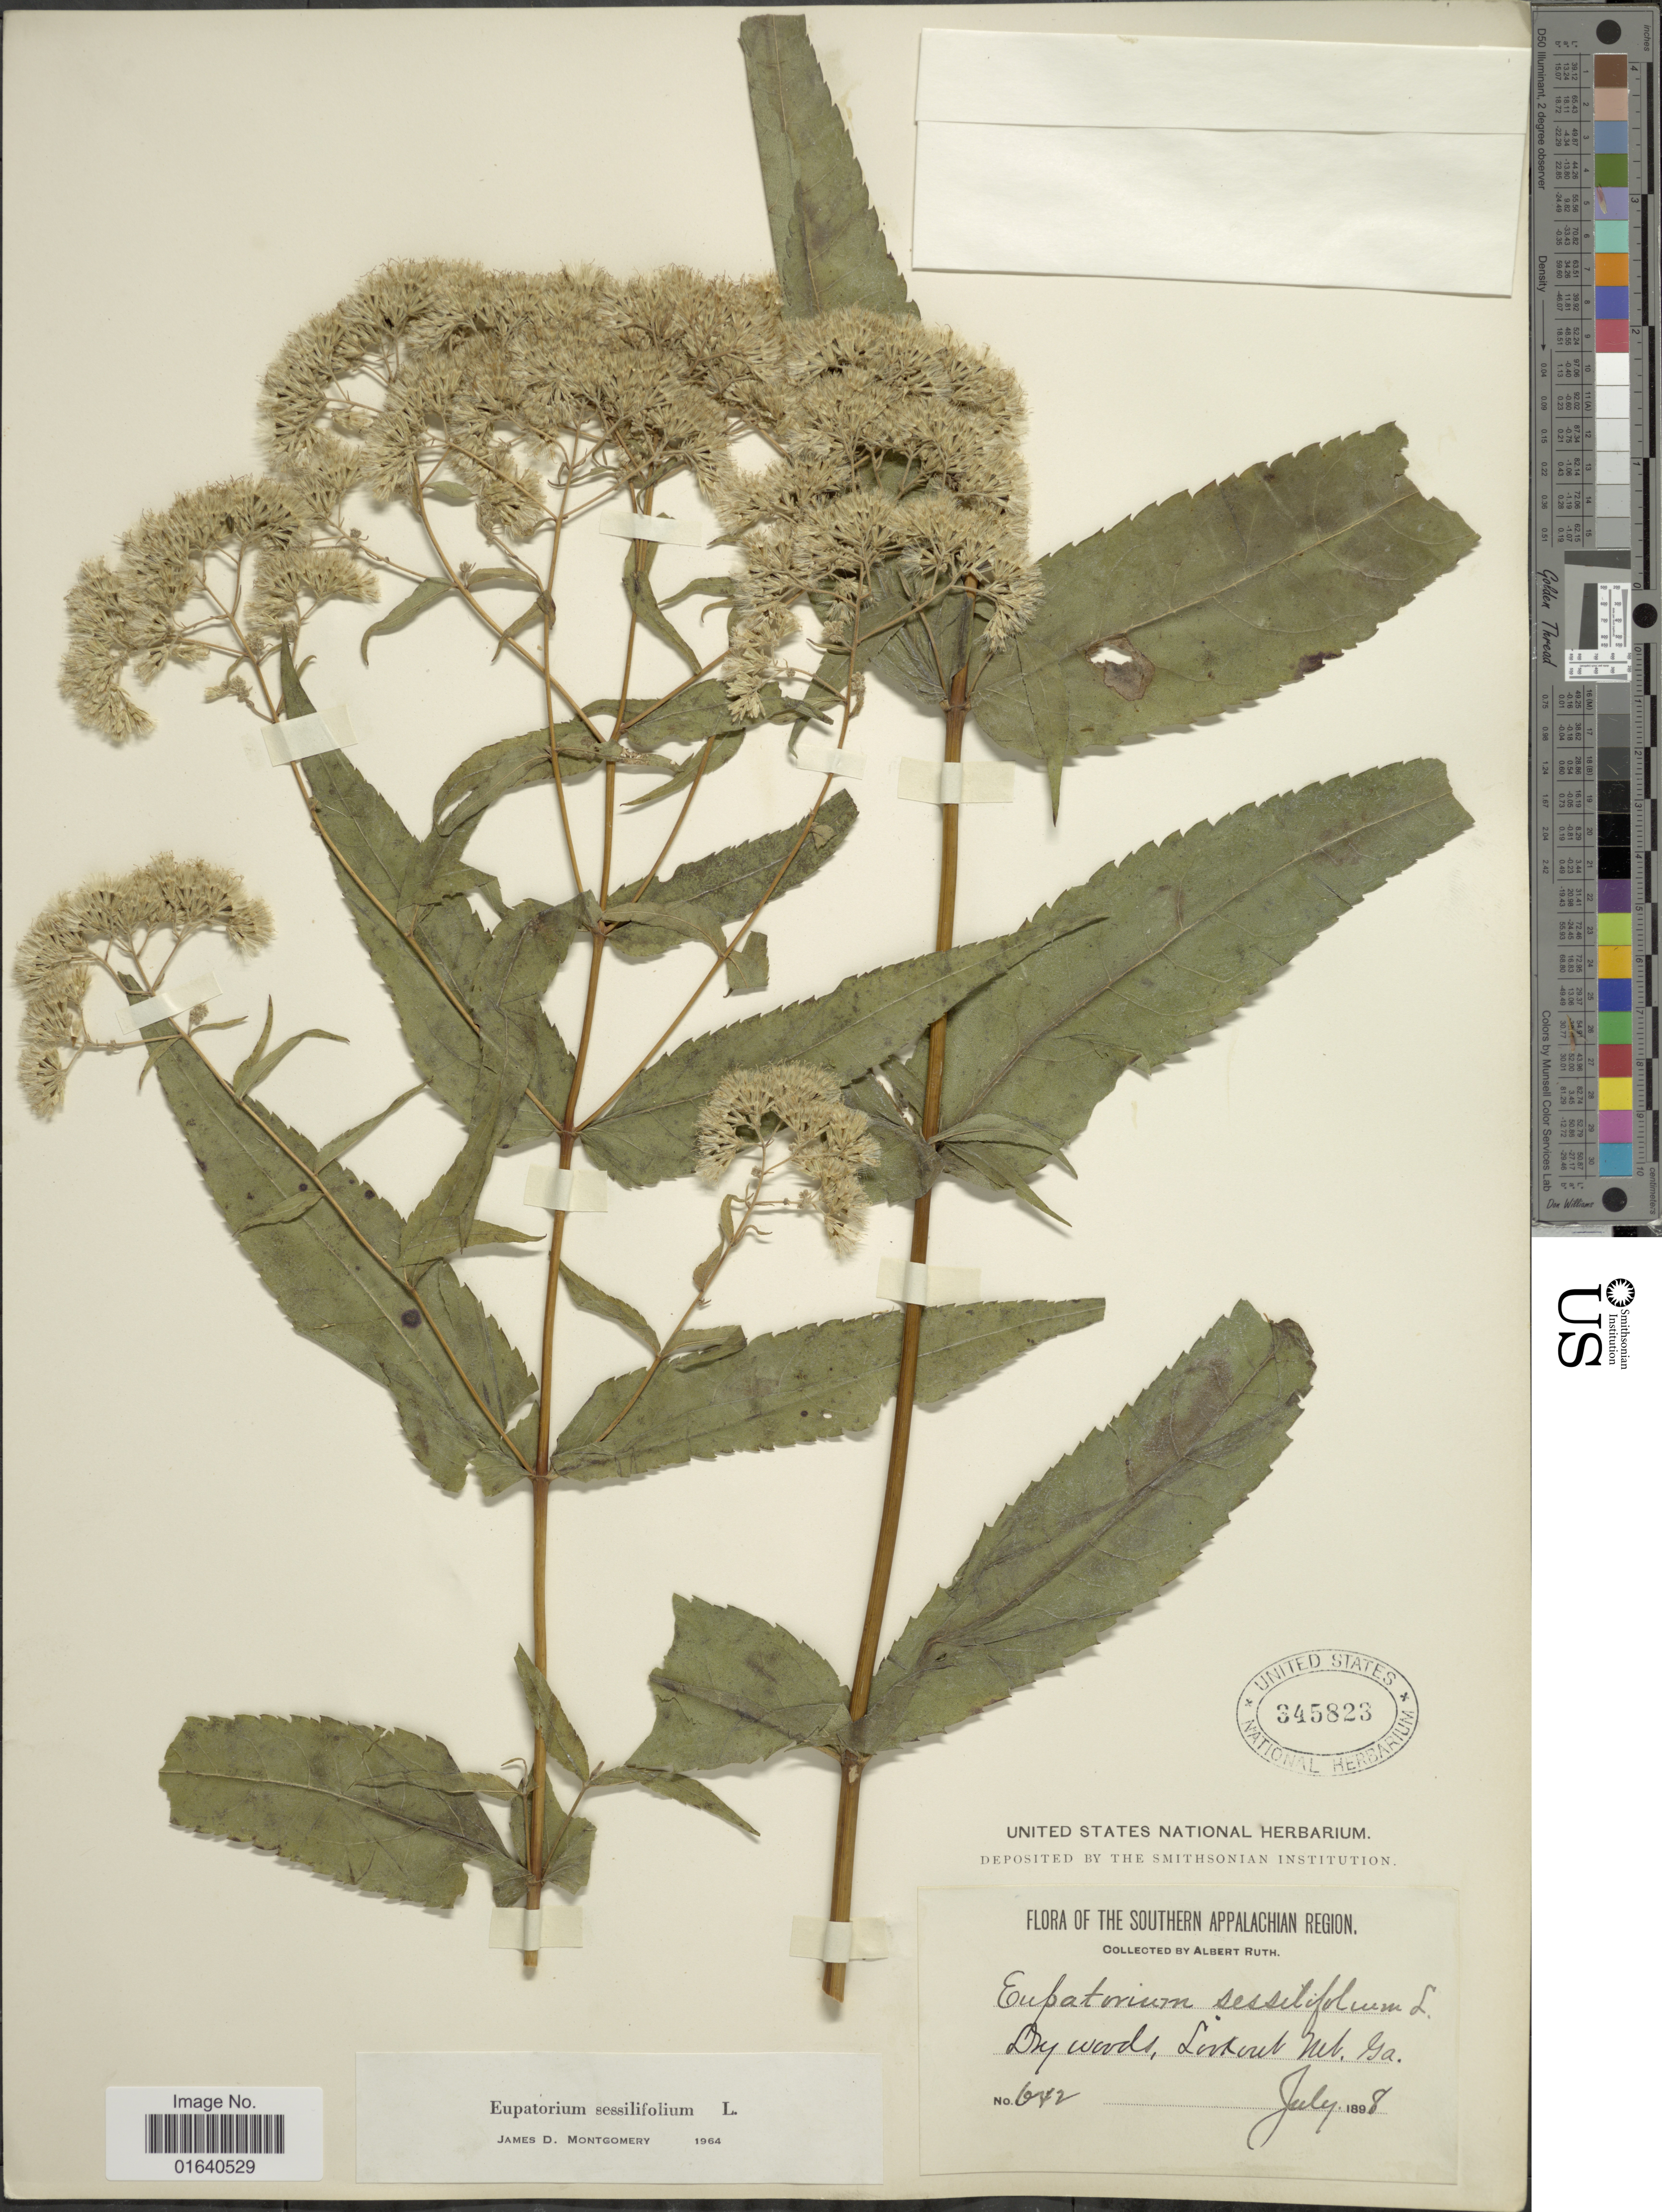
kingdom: Plantae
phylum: Tracheophyta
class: Magnoliopsida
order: Asterales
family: Asteraceae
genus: Eupatorium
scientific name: Eupatorium sessilifolium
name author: L.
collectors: A. Ruth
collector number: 642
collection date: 1898-07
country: United States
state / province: Georgia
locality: Dry woods, Lookout Mt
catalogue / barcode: US 345823